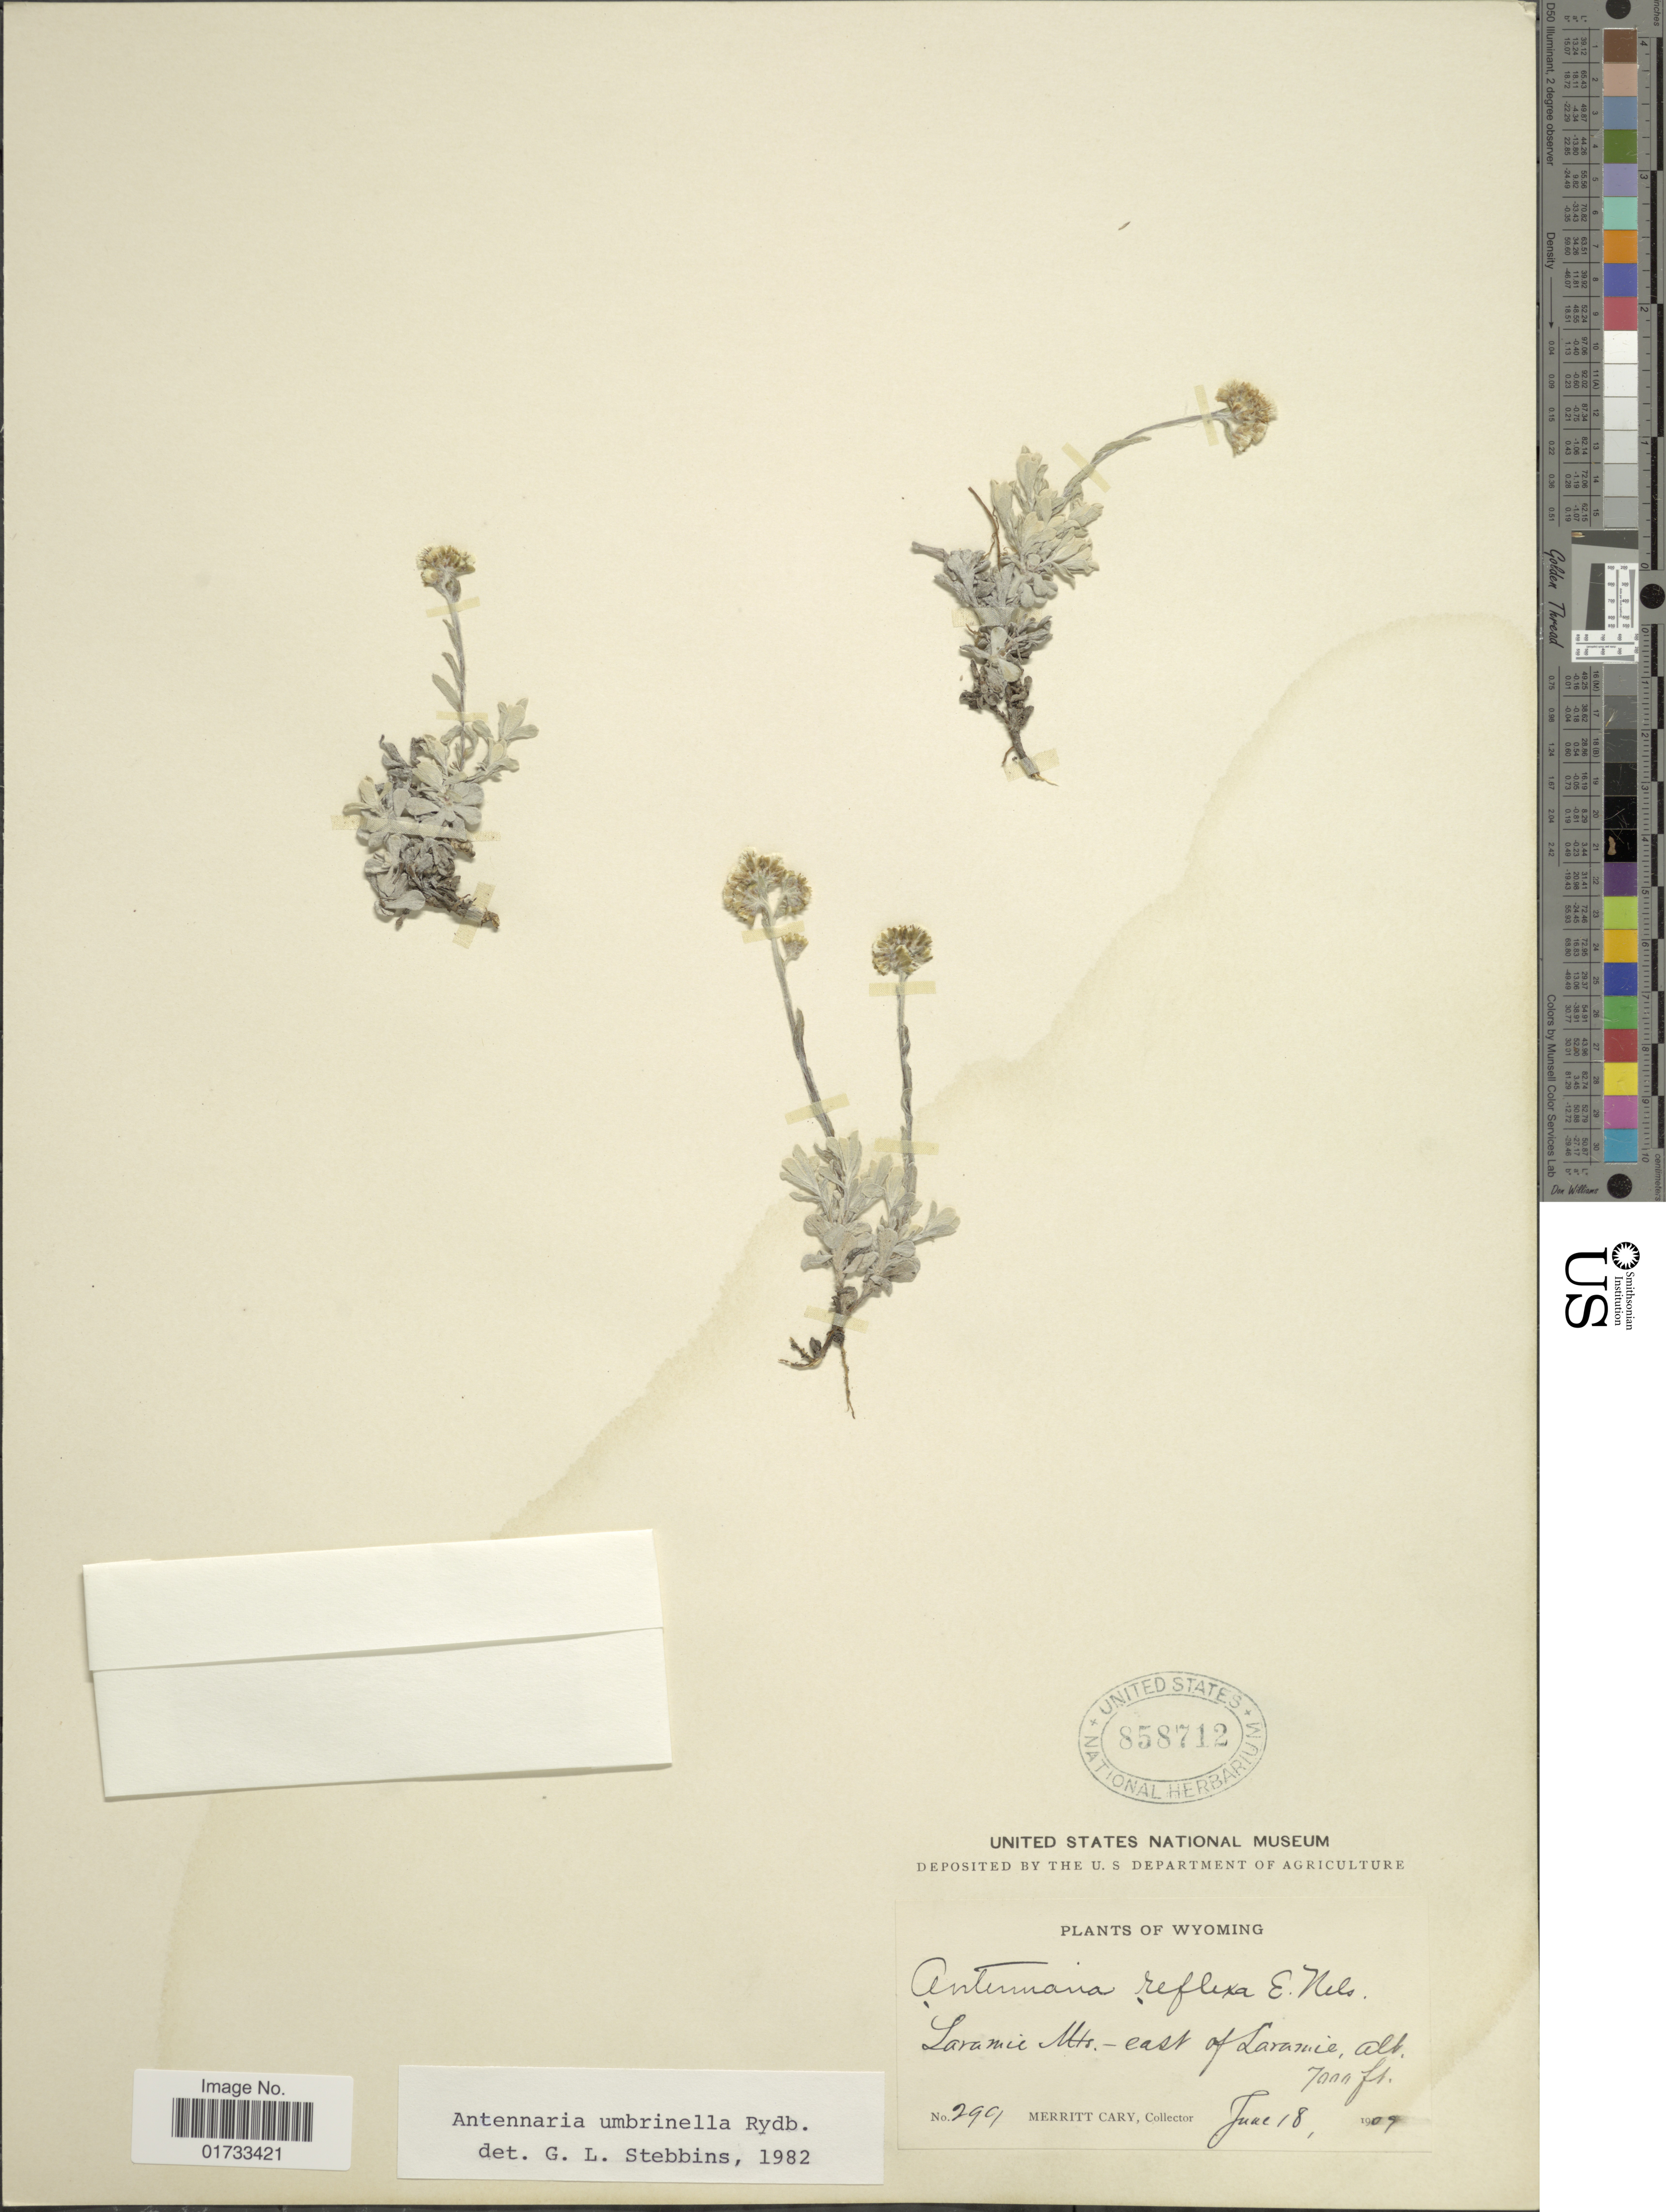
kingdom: Plantae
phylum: Tracheophyta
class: Magnoliopsida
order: Asterales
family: Asteraceae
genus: Antennaria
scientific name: Antennaria umbrinella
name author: Rydb.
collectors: M. Cary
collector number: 299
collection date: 1909-06-18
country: United States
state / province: Wyoming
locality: Laramie Mts., east of Laramie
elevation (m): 2134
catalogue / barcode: US 858712